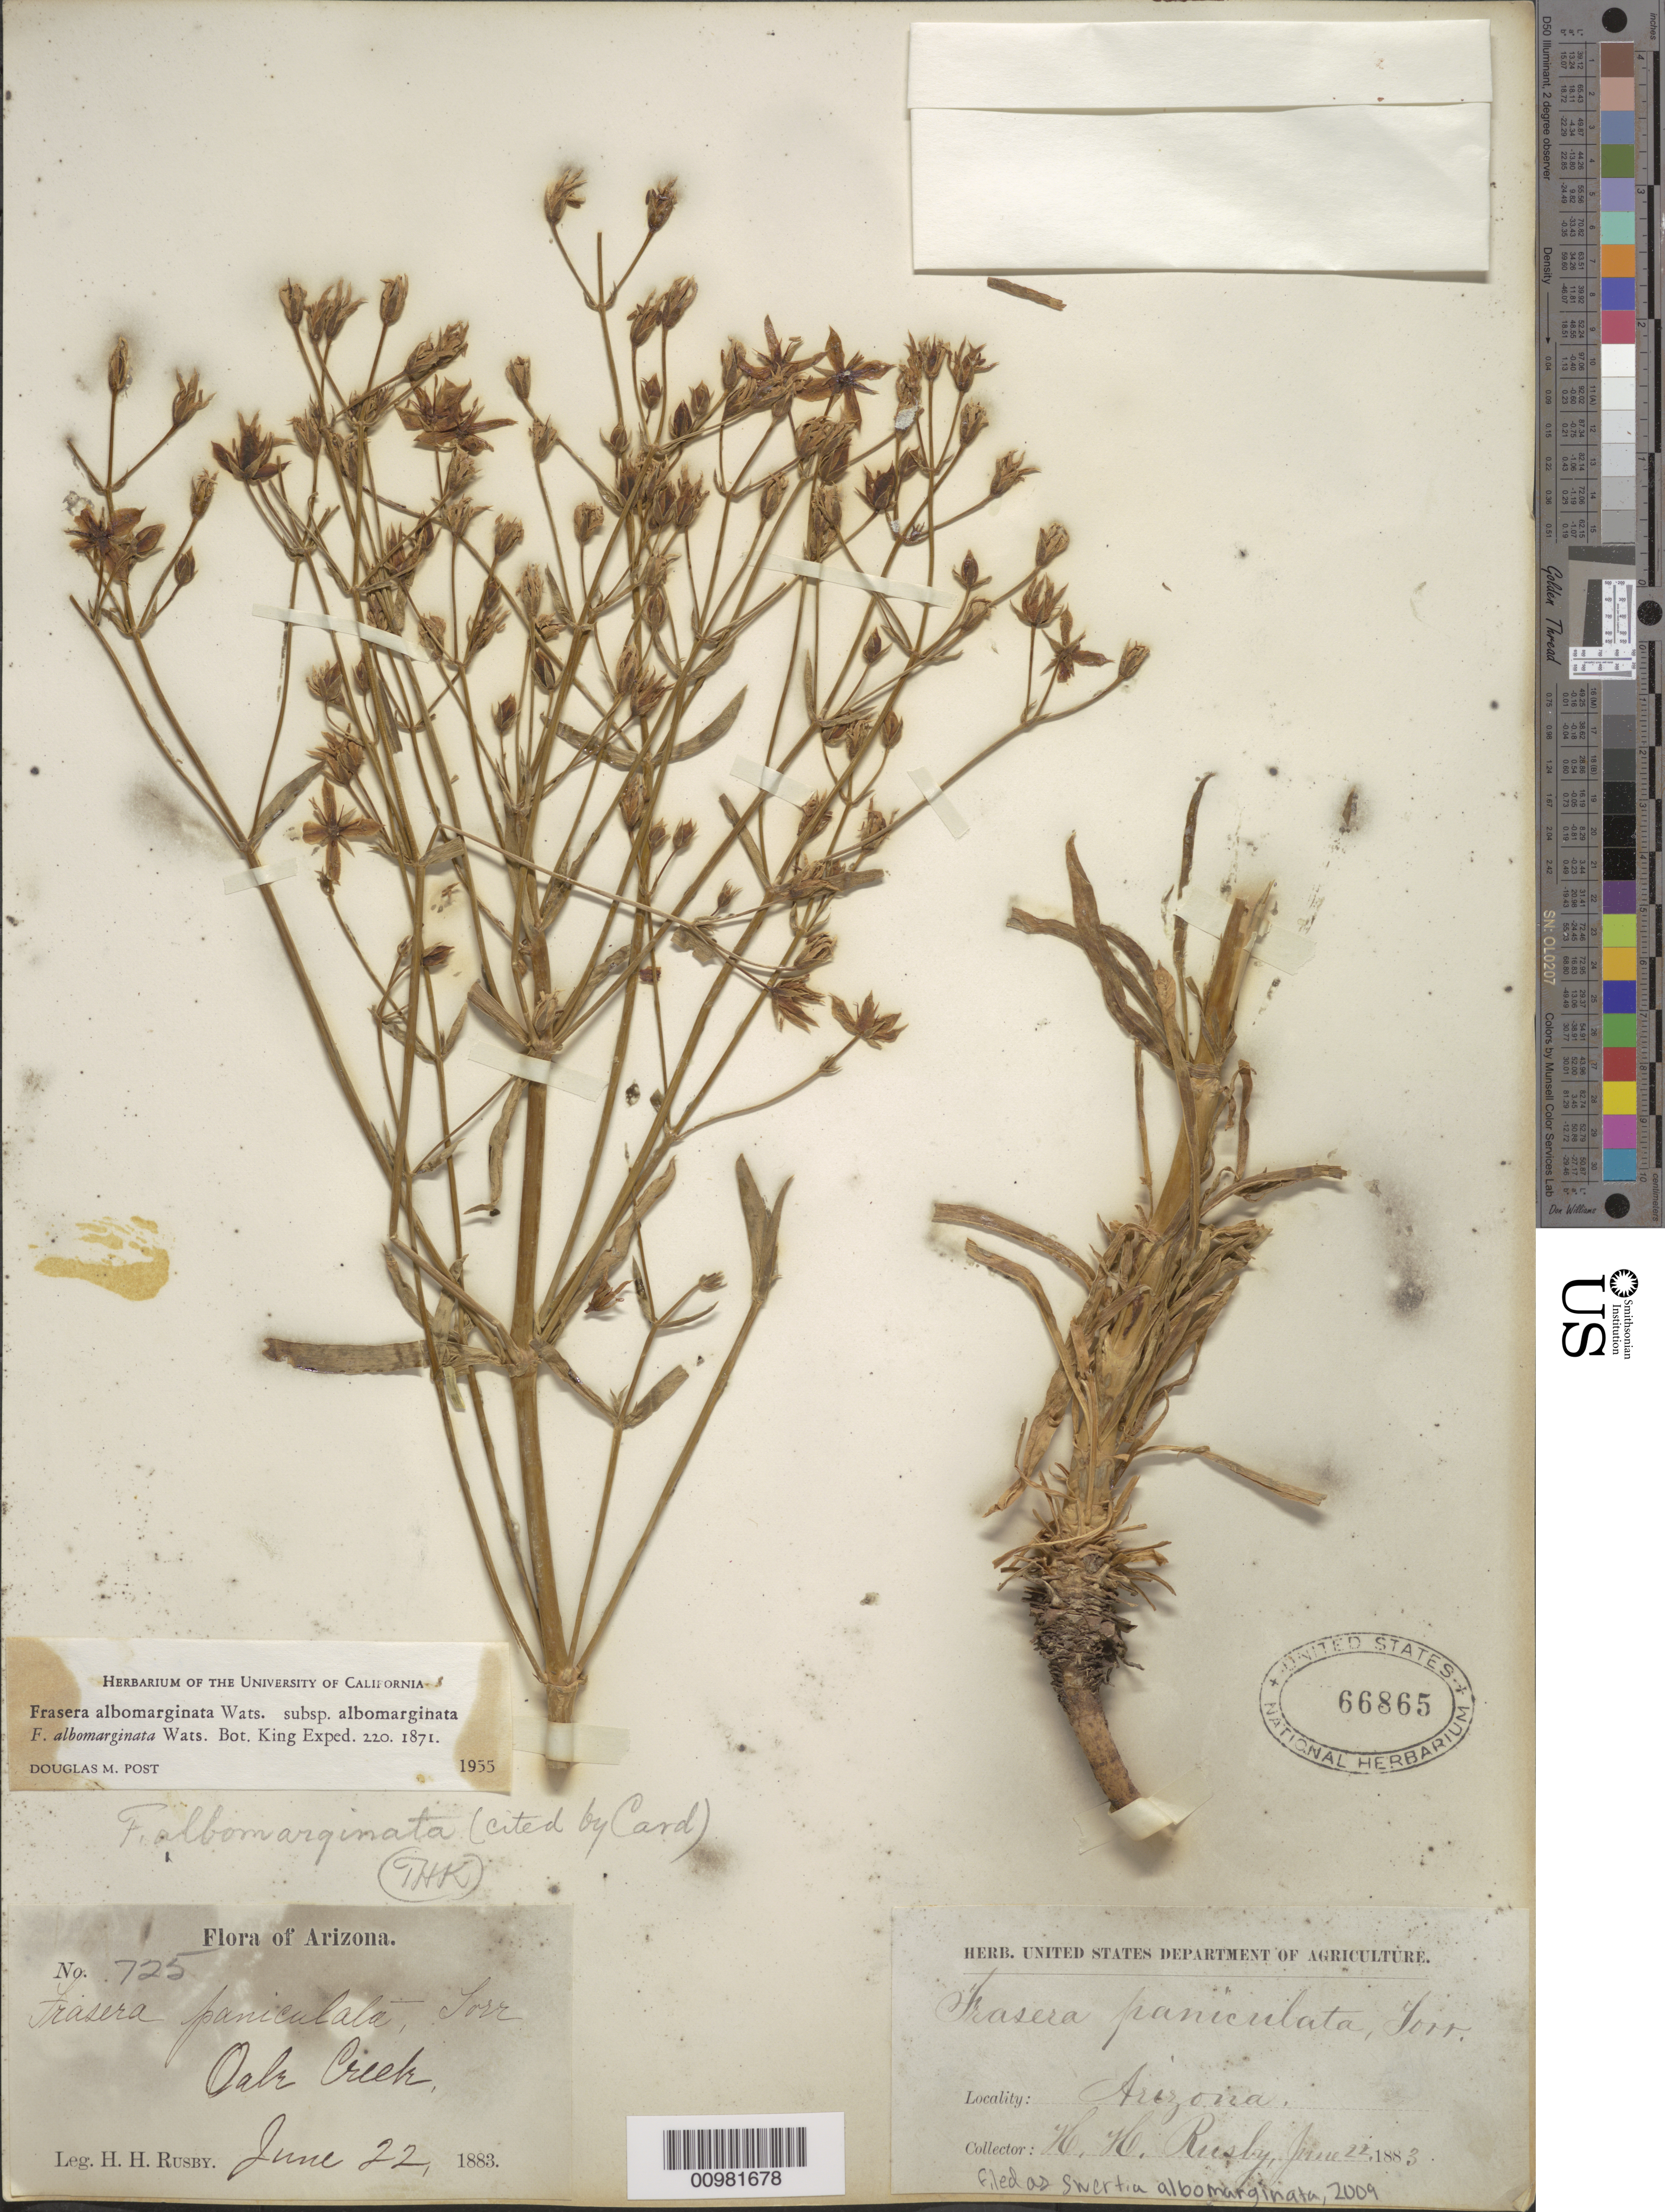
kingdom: Plantae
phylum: Tracheophyta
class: Magnoliopsida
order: Gentianales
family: Gentianaceae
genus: Swertia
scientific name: Swertia albomarginata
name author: (S. Watson) Kuntze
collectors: H. H. Rusby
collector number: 725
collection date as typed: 22 Jun 1883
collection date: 1883-06-22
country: United States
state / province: Arizona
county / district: Yavapai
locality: Oak Creek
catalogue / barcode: US 66865